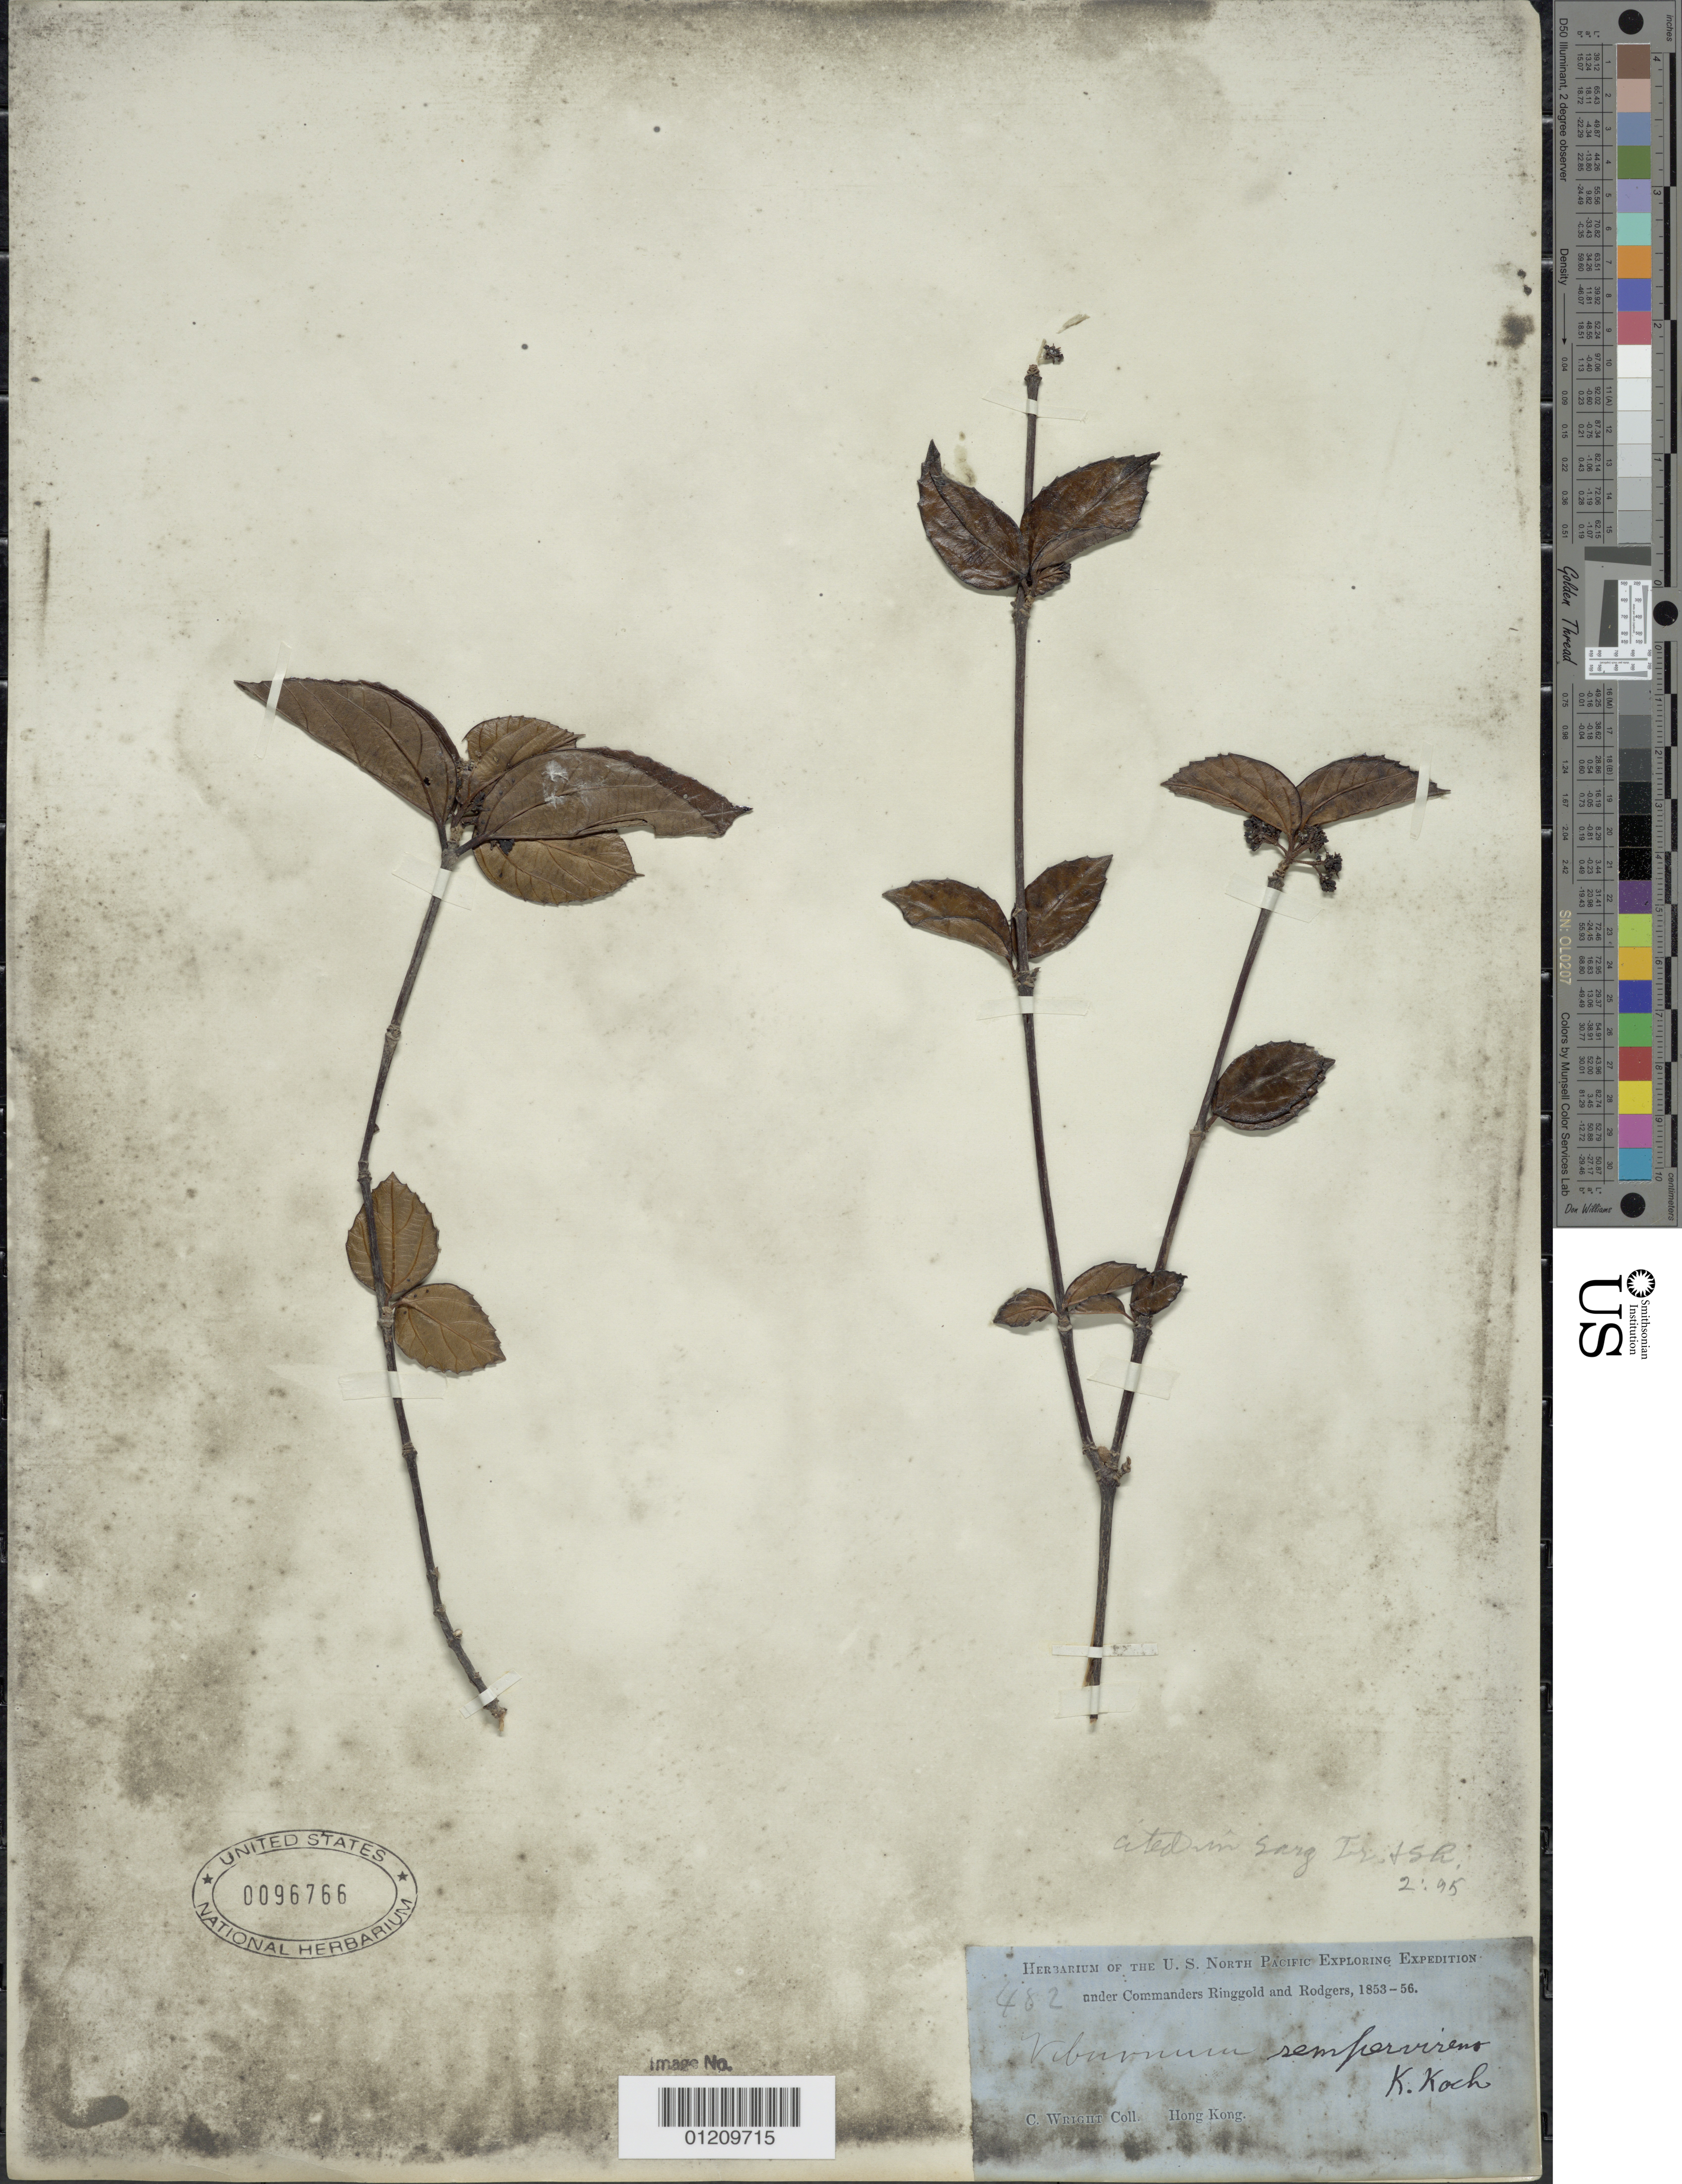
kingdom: Plantae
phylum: Tracheophyta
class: Magnoliopsida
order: Dipsacales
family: Viburnaceae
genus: Viburnum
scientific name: Viburnum sempervirens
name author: K. Koch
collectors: C. Wright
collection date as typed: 1853 to -- -- 1856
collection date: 1853/1856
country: China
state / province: Hong Kong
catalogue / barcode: US 96766